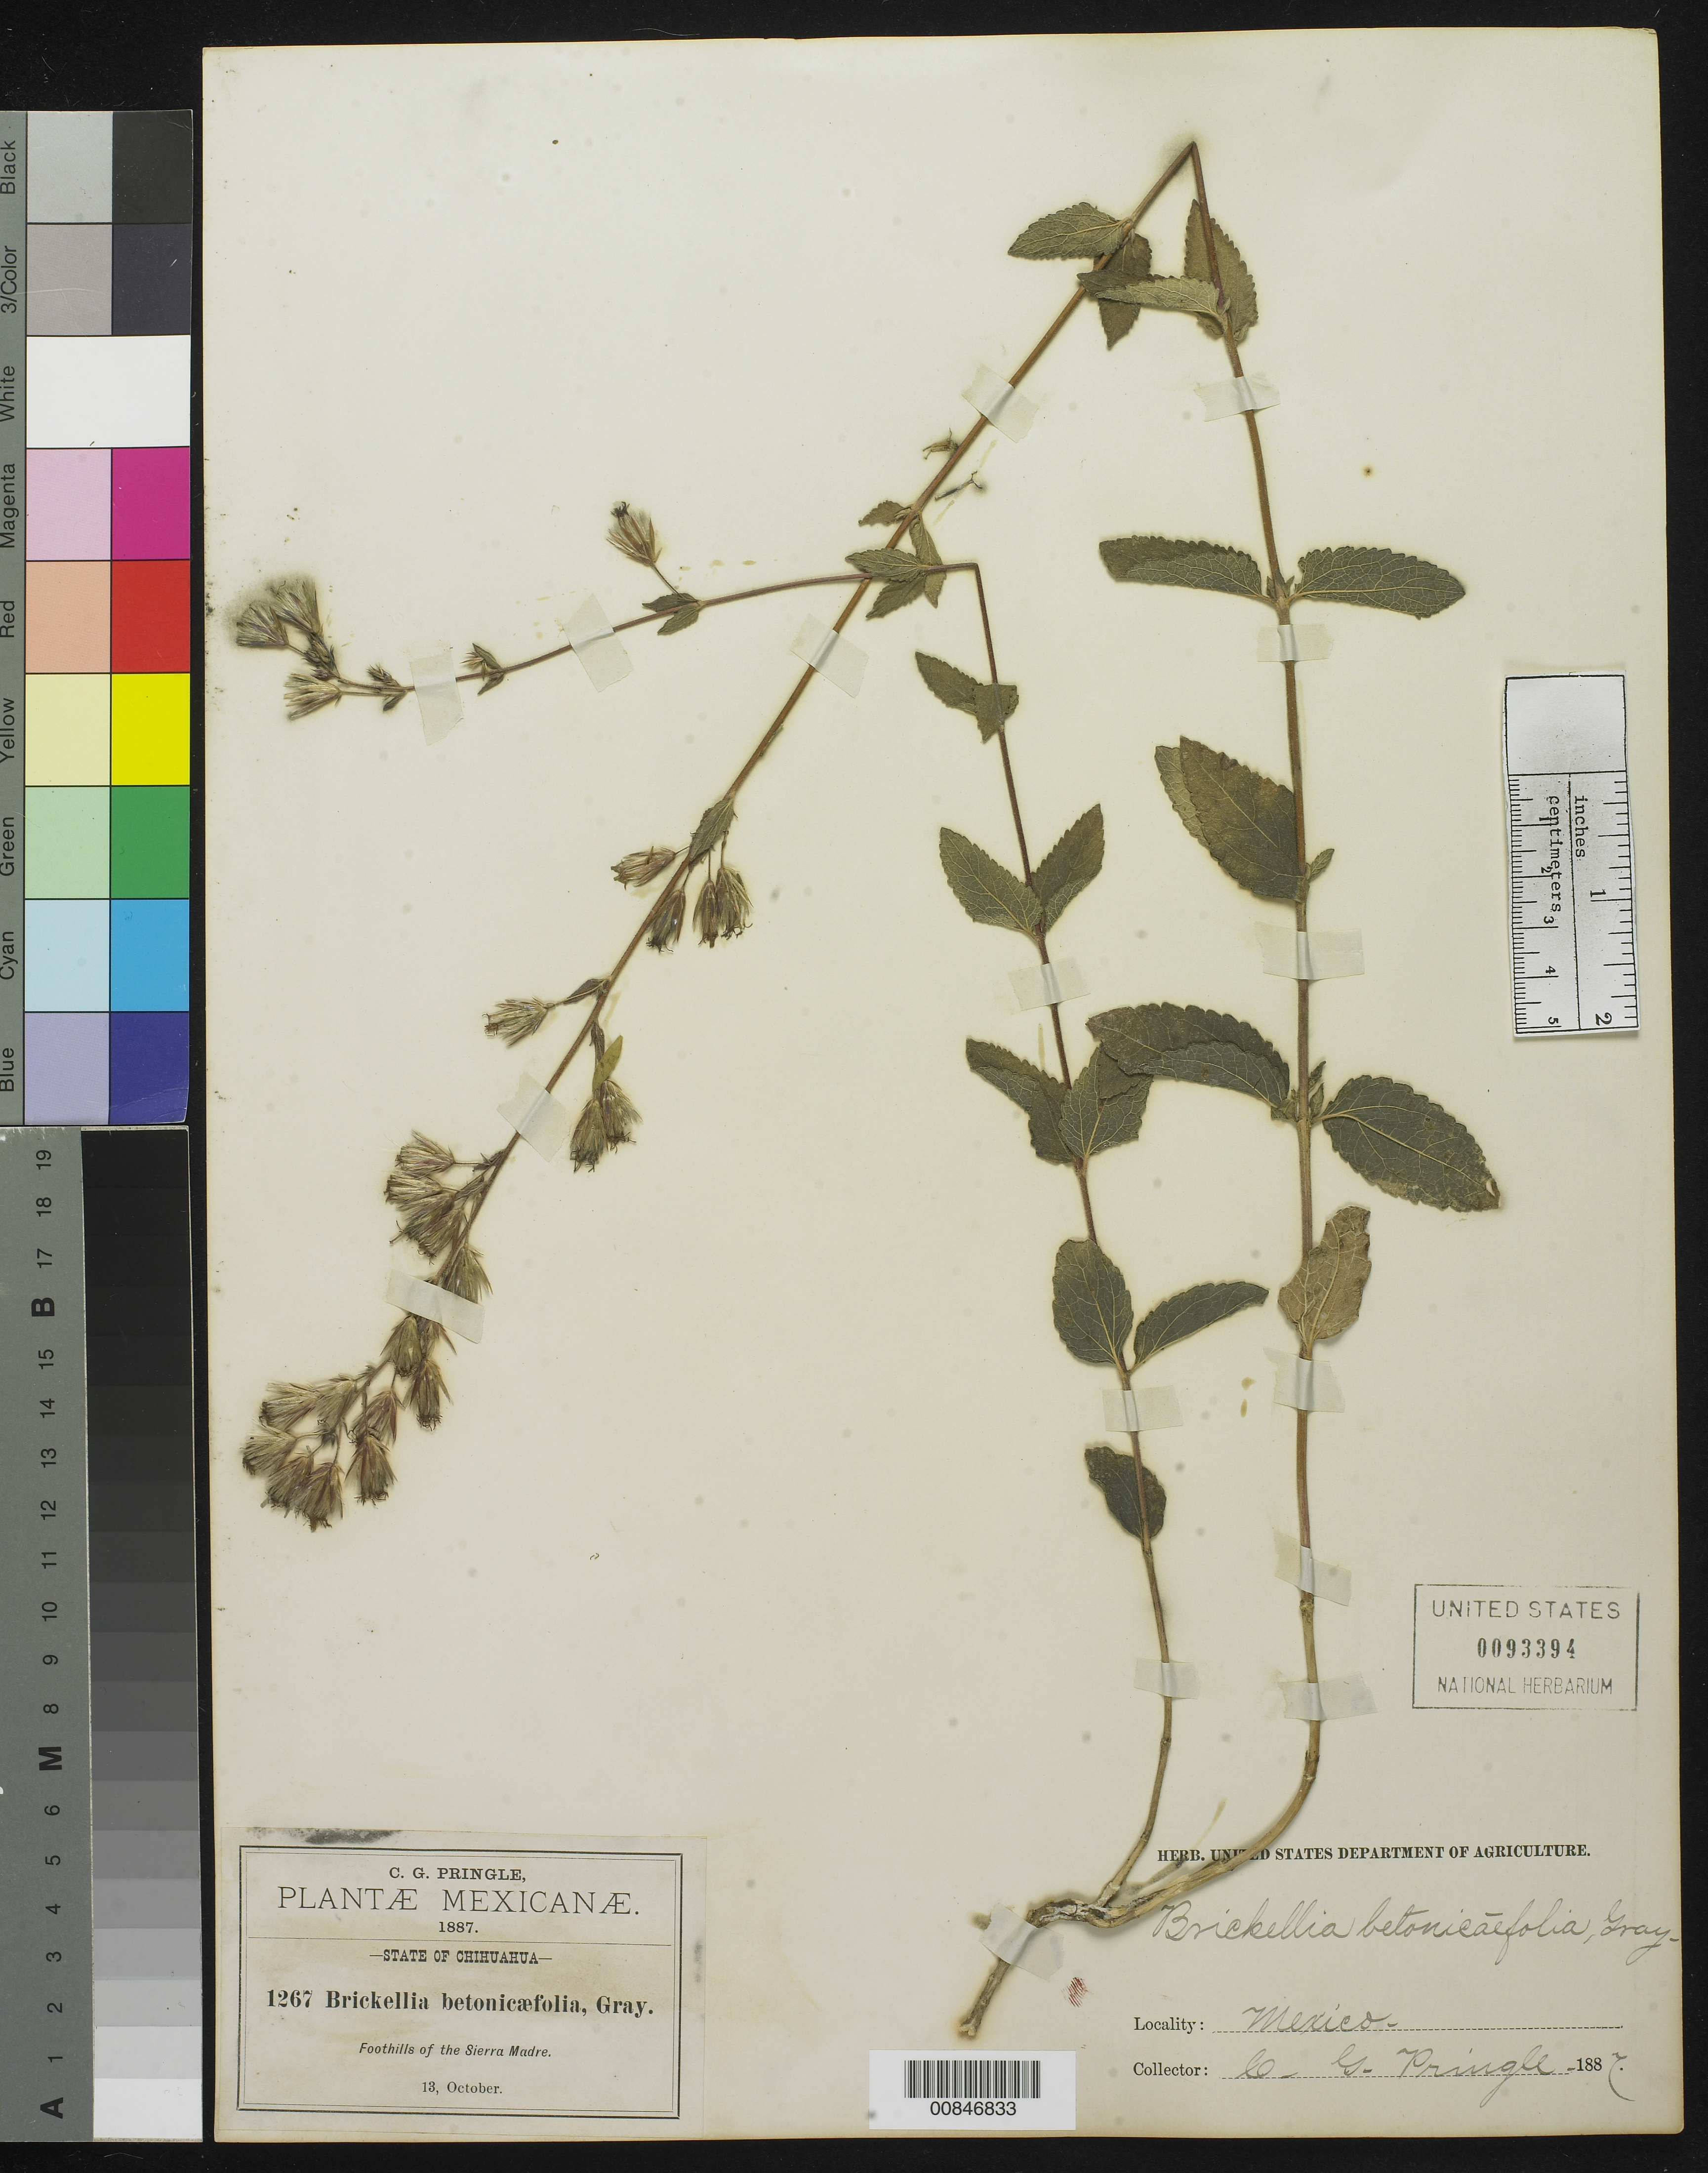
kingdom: Plantae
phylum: Tracheophyta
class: Magnoliopsida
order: Asterales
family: Asteraceae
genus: Brickellia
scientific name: Brickellia betonicifolia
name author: A. Gray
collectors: C. G. Pringle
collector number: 1267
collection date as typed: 13 Oct 1887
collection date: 1887-10-13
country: Mexico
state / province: Chihuahua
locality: Foothills of the Sierra Madre, Chihuahua.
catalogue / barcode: US 93394